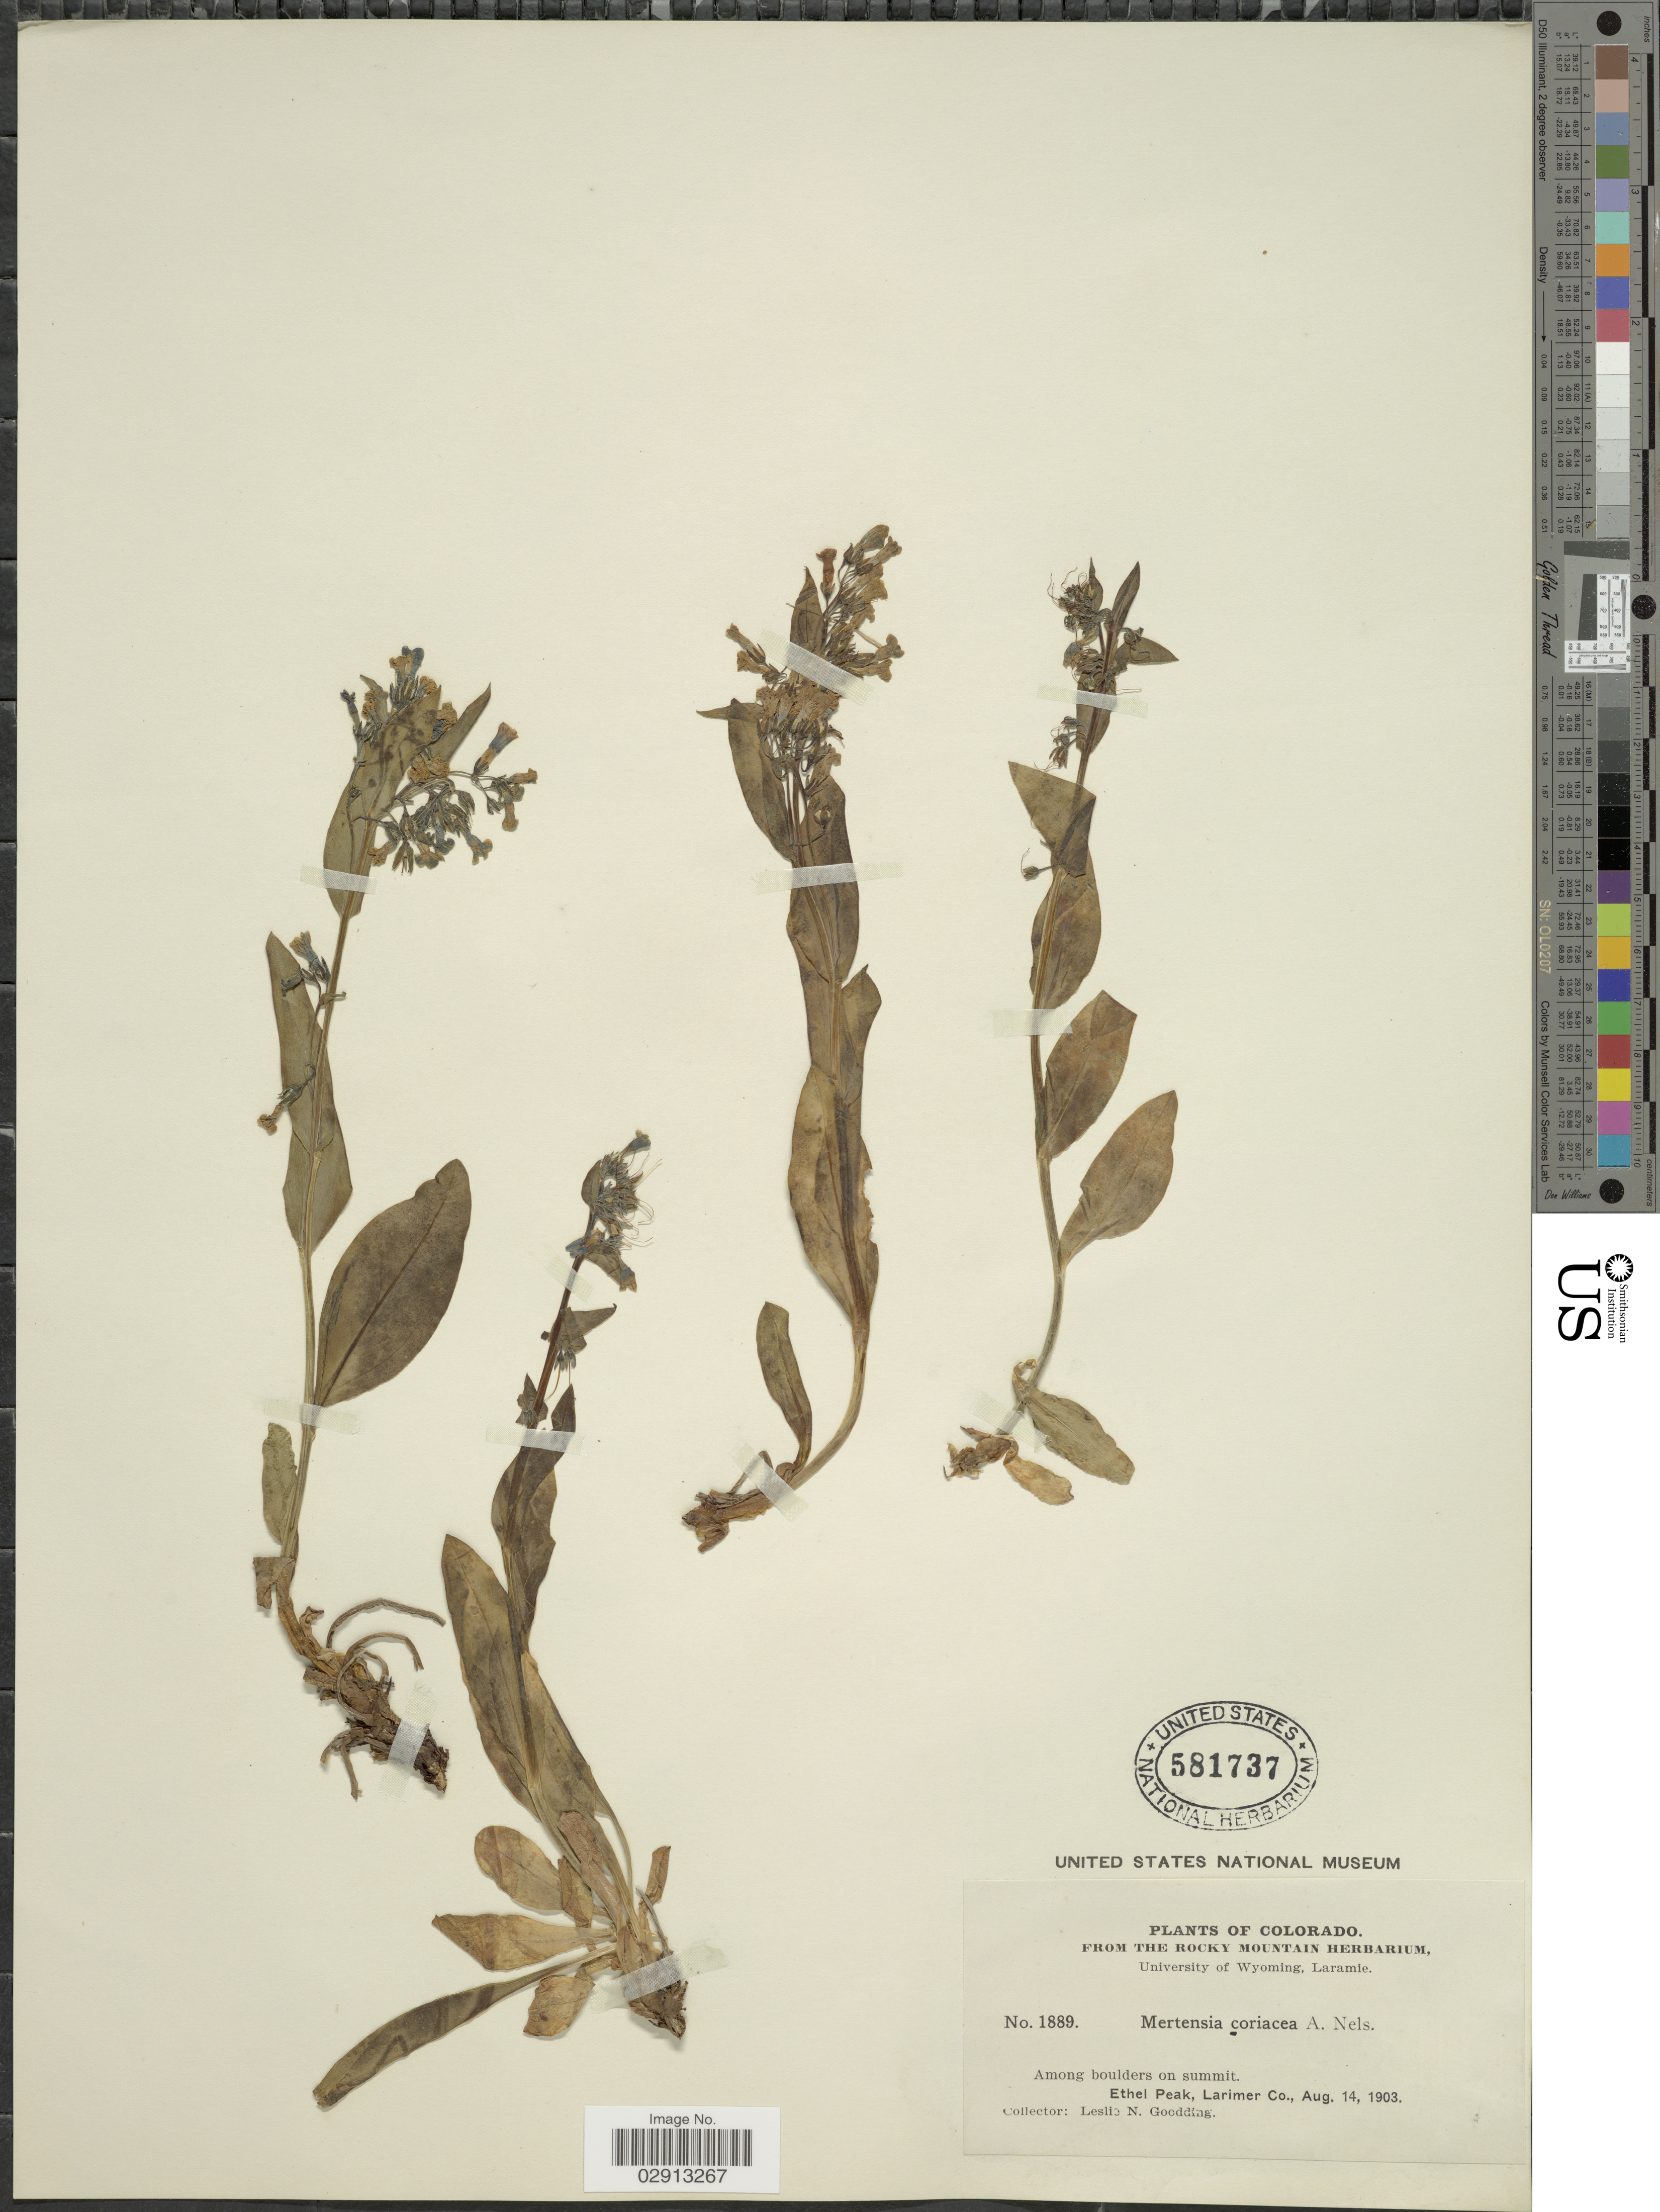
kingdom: Plantae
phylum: Tracheophyta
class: Magnoliopsida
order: Boraginales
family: Boraginaceae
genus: Mertensia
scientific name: Mertensia viridis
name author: (A. Nelson) A. Nelson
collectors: L. N. Goodding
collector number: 1889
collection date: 1903-08-14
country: United States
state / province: Colorado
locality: Ethel Peak, Larimer Co.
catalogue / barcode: US 581737